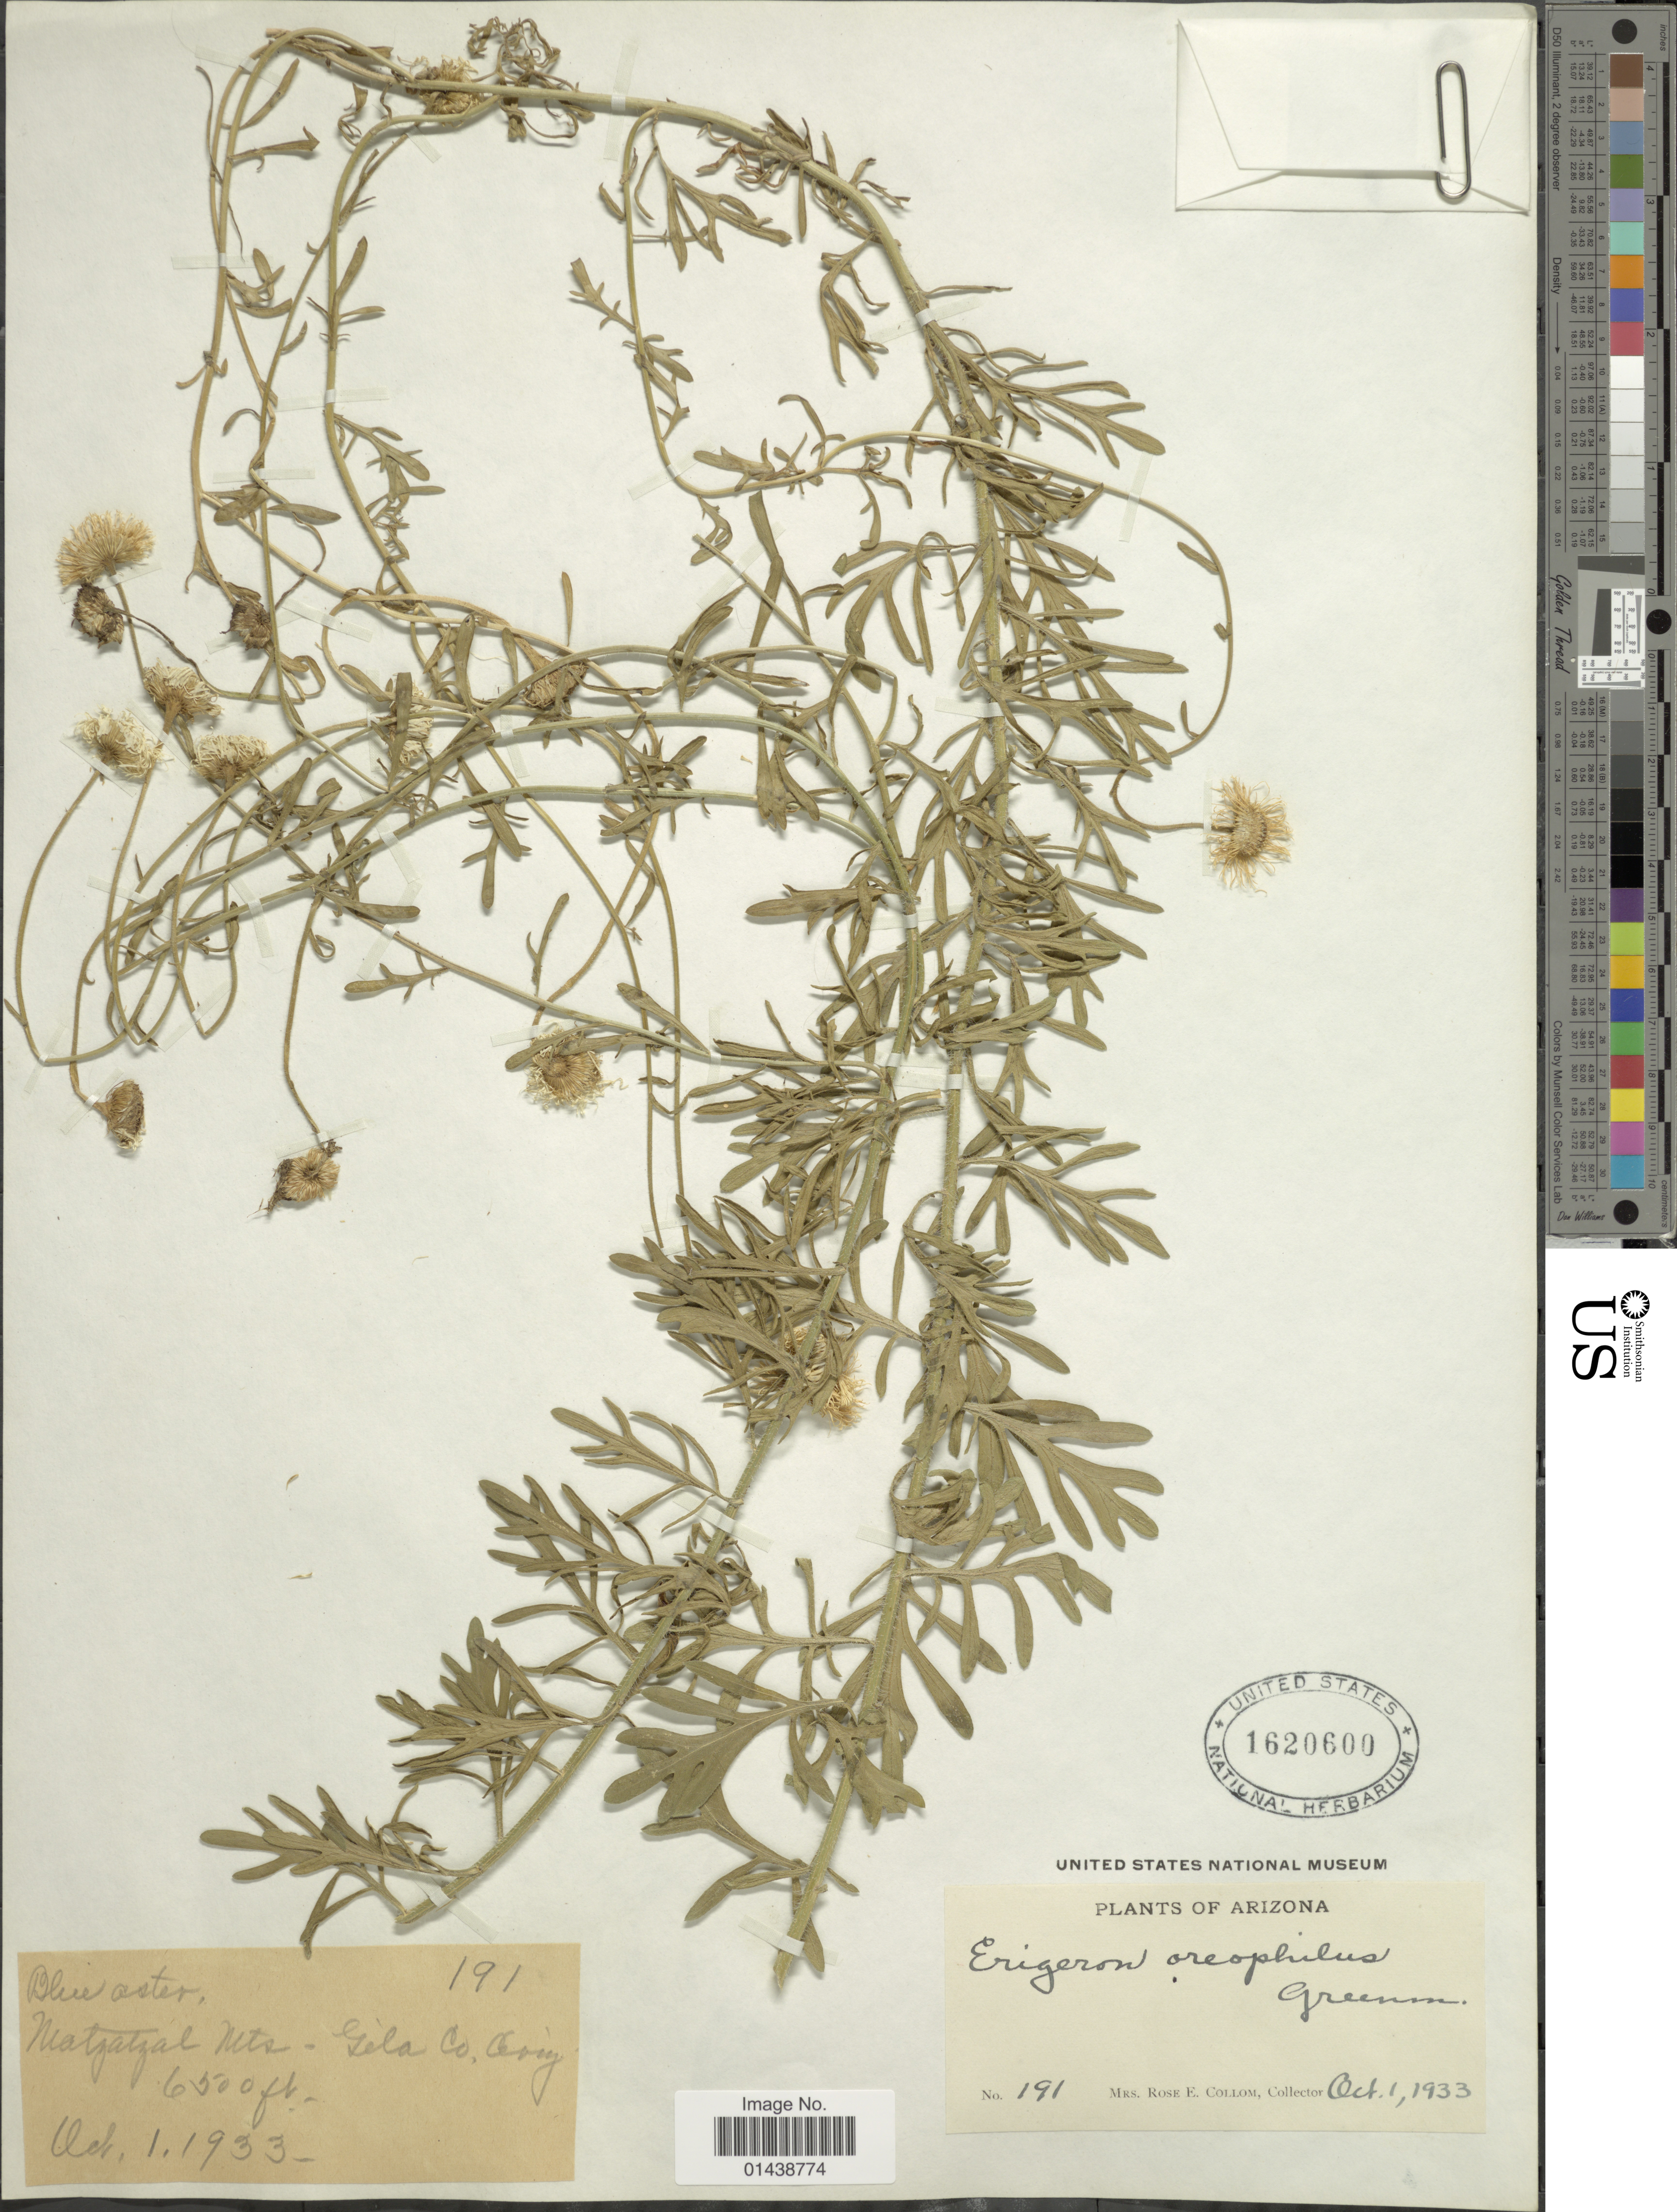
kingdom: Plantae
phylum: Tracheophyta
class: Magnoliopsida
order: Asterales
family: Asteraceae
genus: Erigeron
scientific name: Erigeron oreophilus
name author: Greenm.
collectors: R. E. Collom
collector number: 191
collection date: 1933-10-01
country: United States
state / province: Arizona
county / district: Gila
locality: Matzatzal (Mazatzal) Mts. - Gila Co.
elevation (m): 1981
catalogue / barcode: US 1620600